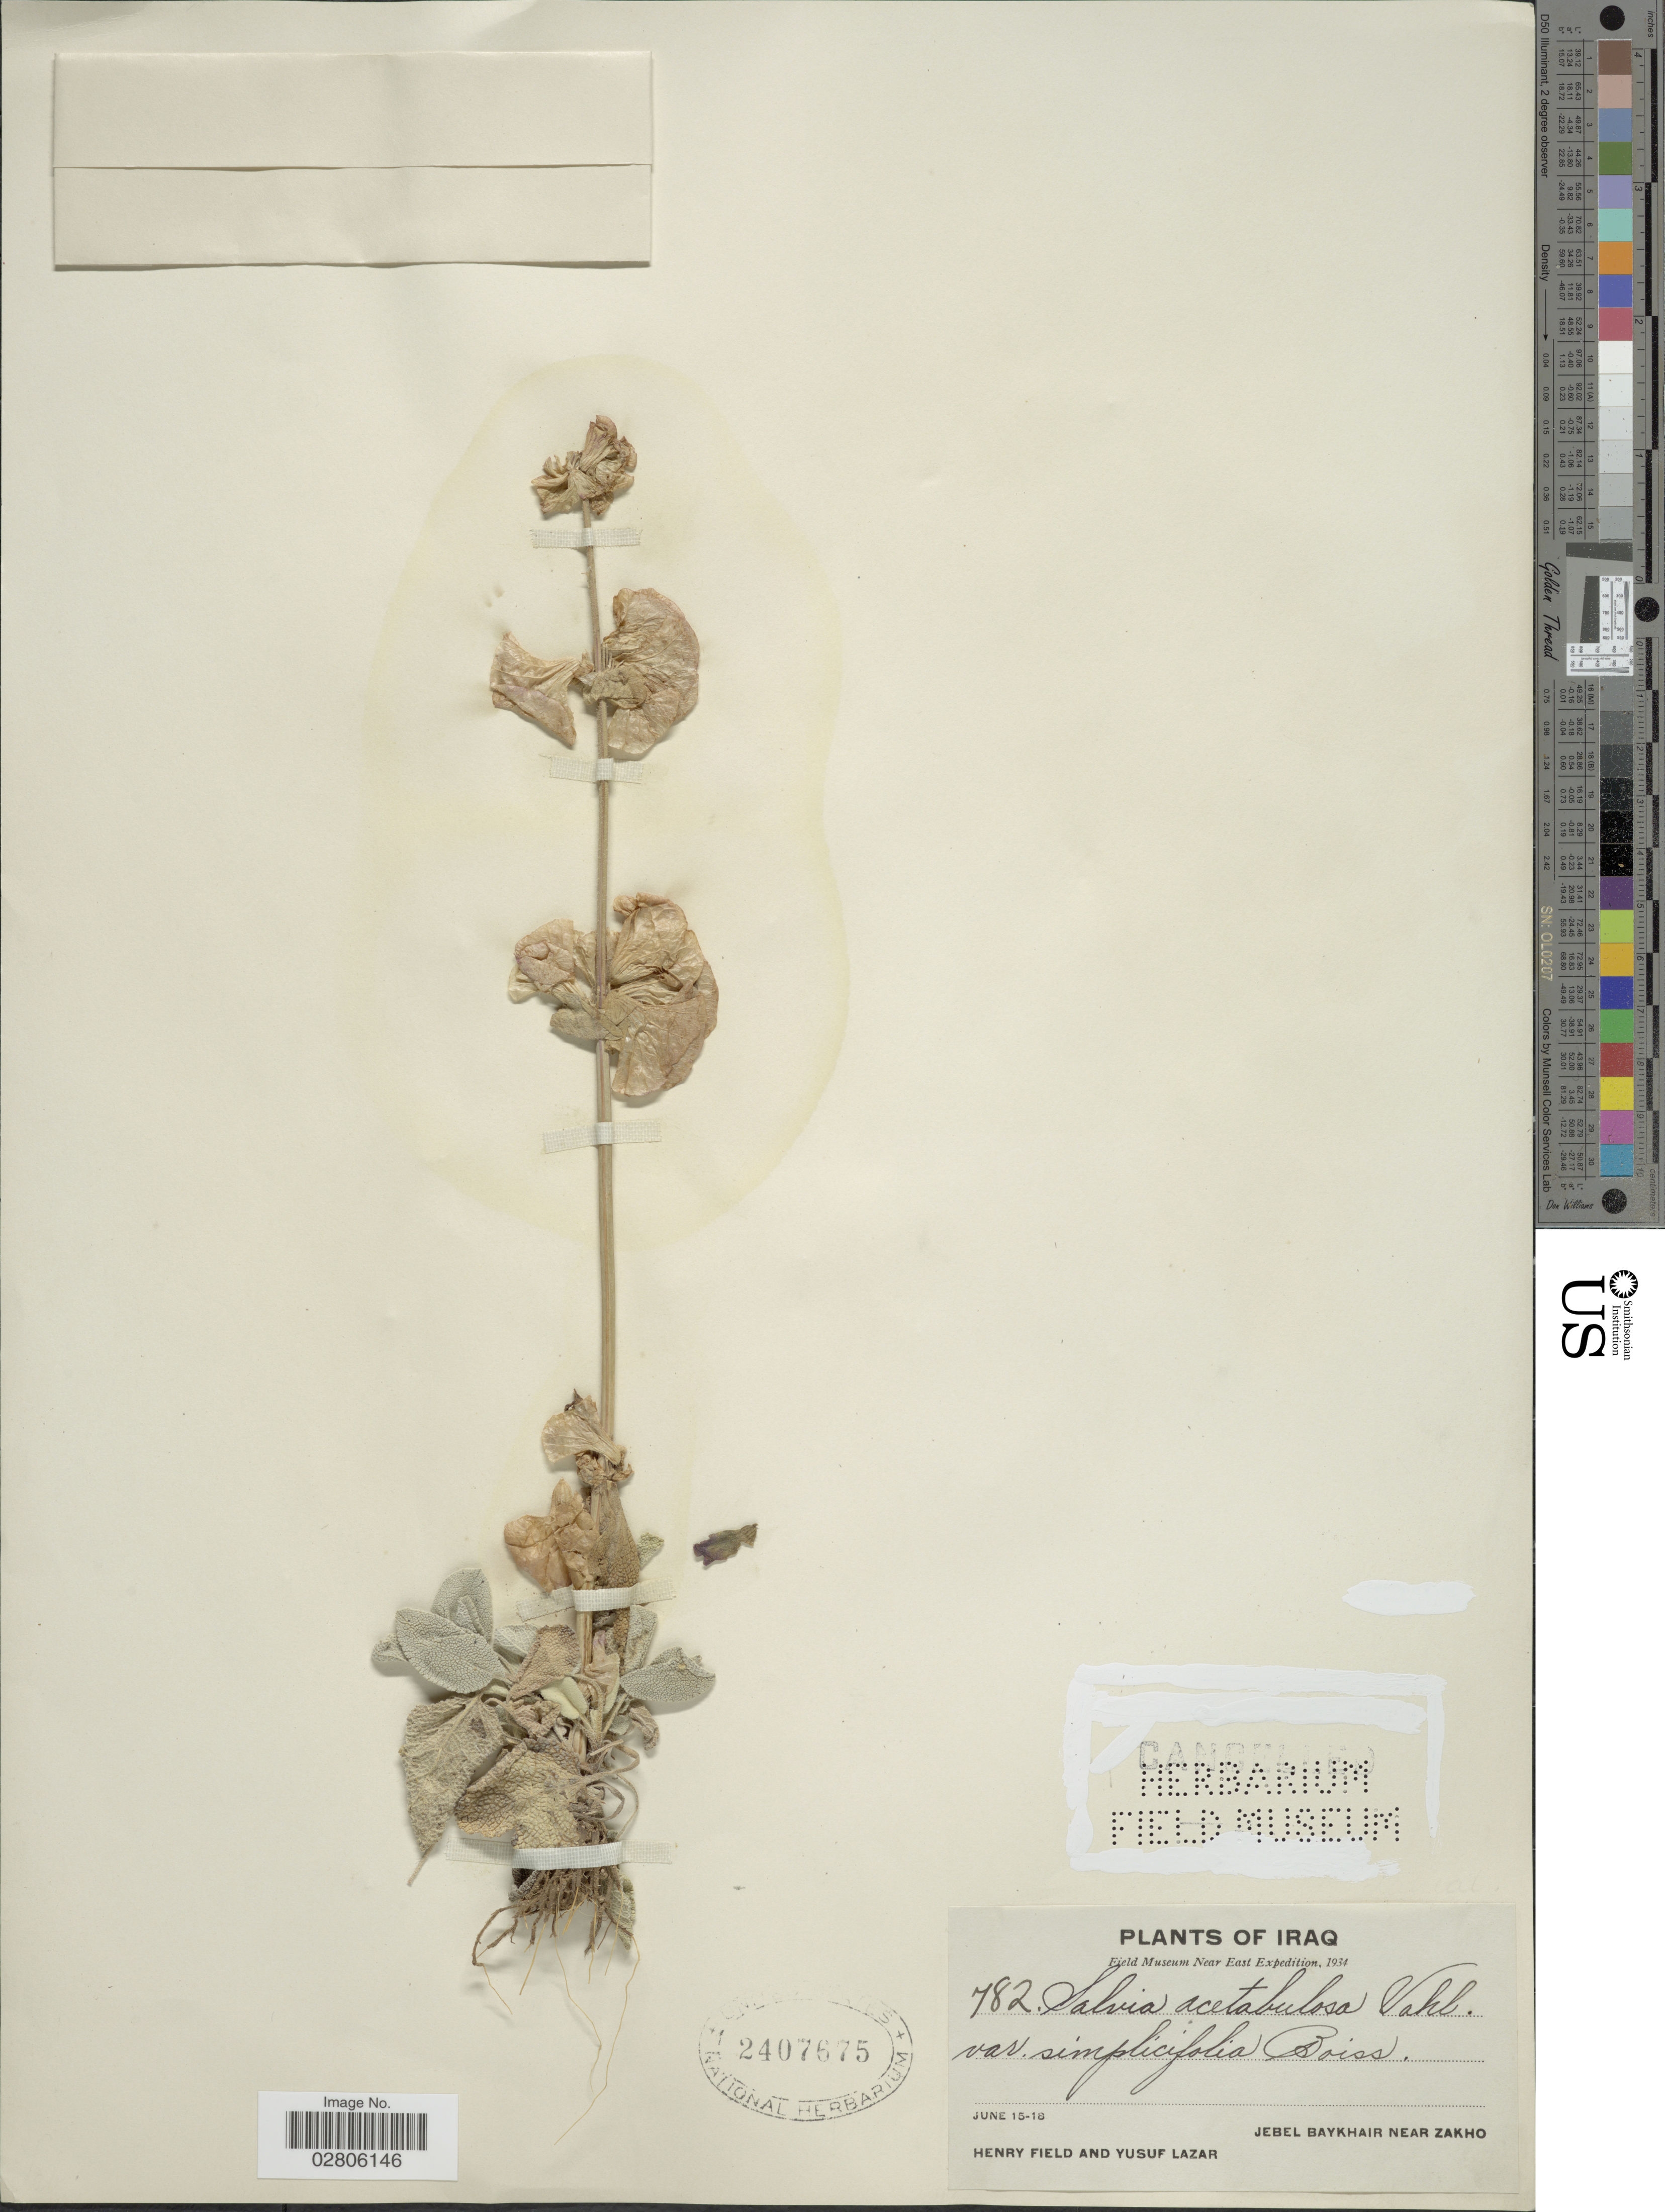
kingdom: Plantae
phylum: Tracheophyta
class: Magnoliopsida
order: Lamiales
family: Lamiaceae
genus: Salvia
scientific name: Salvia multicaulis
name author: Vahl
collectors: H. Field & Y. Lazar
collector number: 782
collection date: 1934-06-15/1934-06-18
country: Iraq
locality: Jebel Baykhair near Zakho.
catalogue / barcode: US 2407675